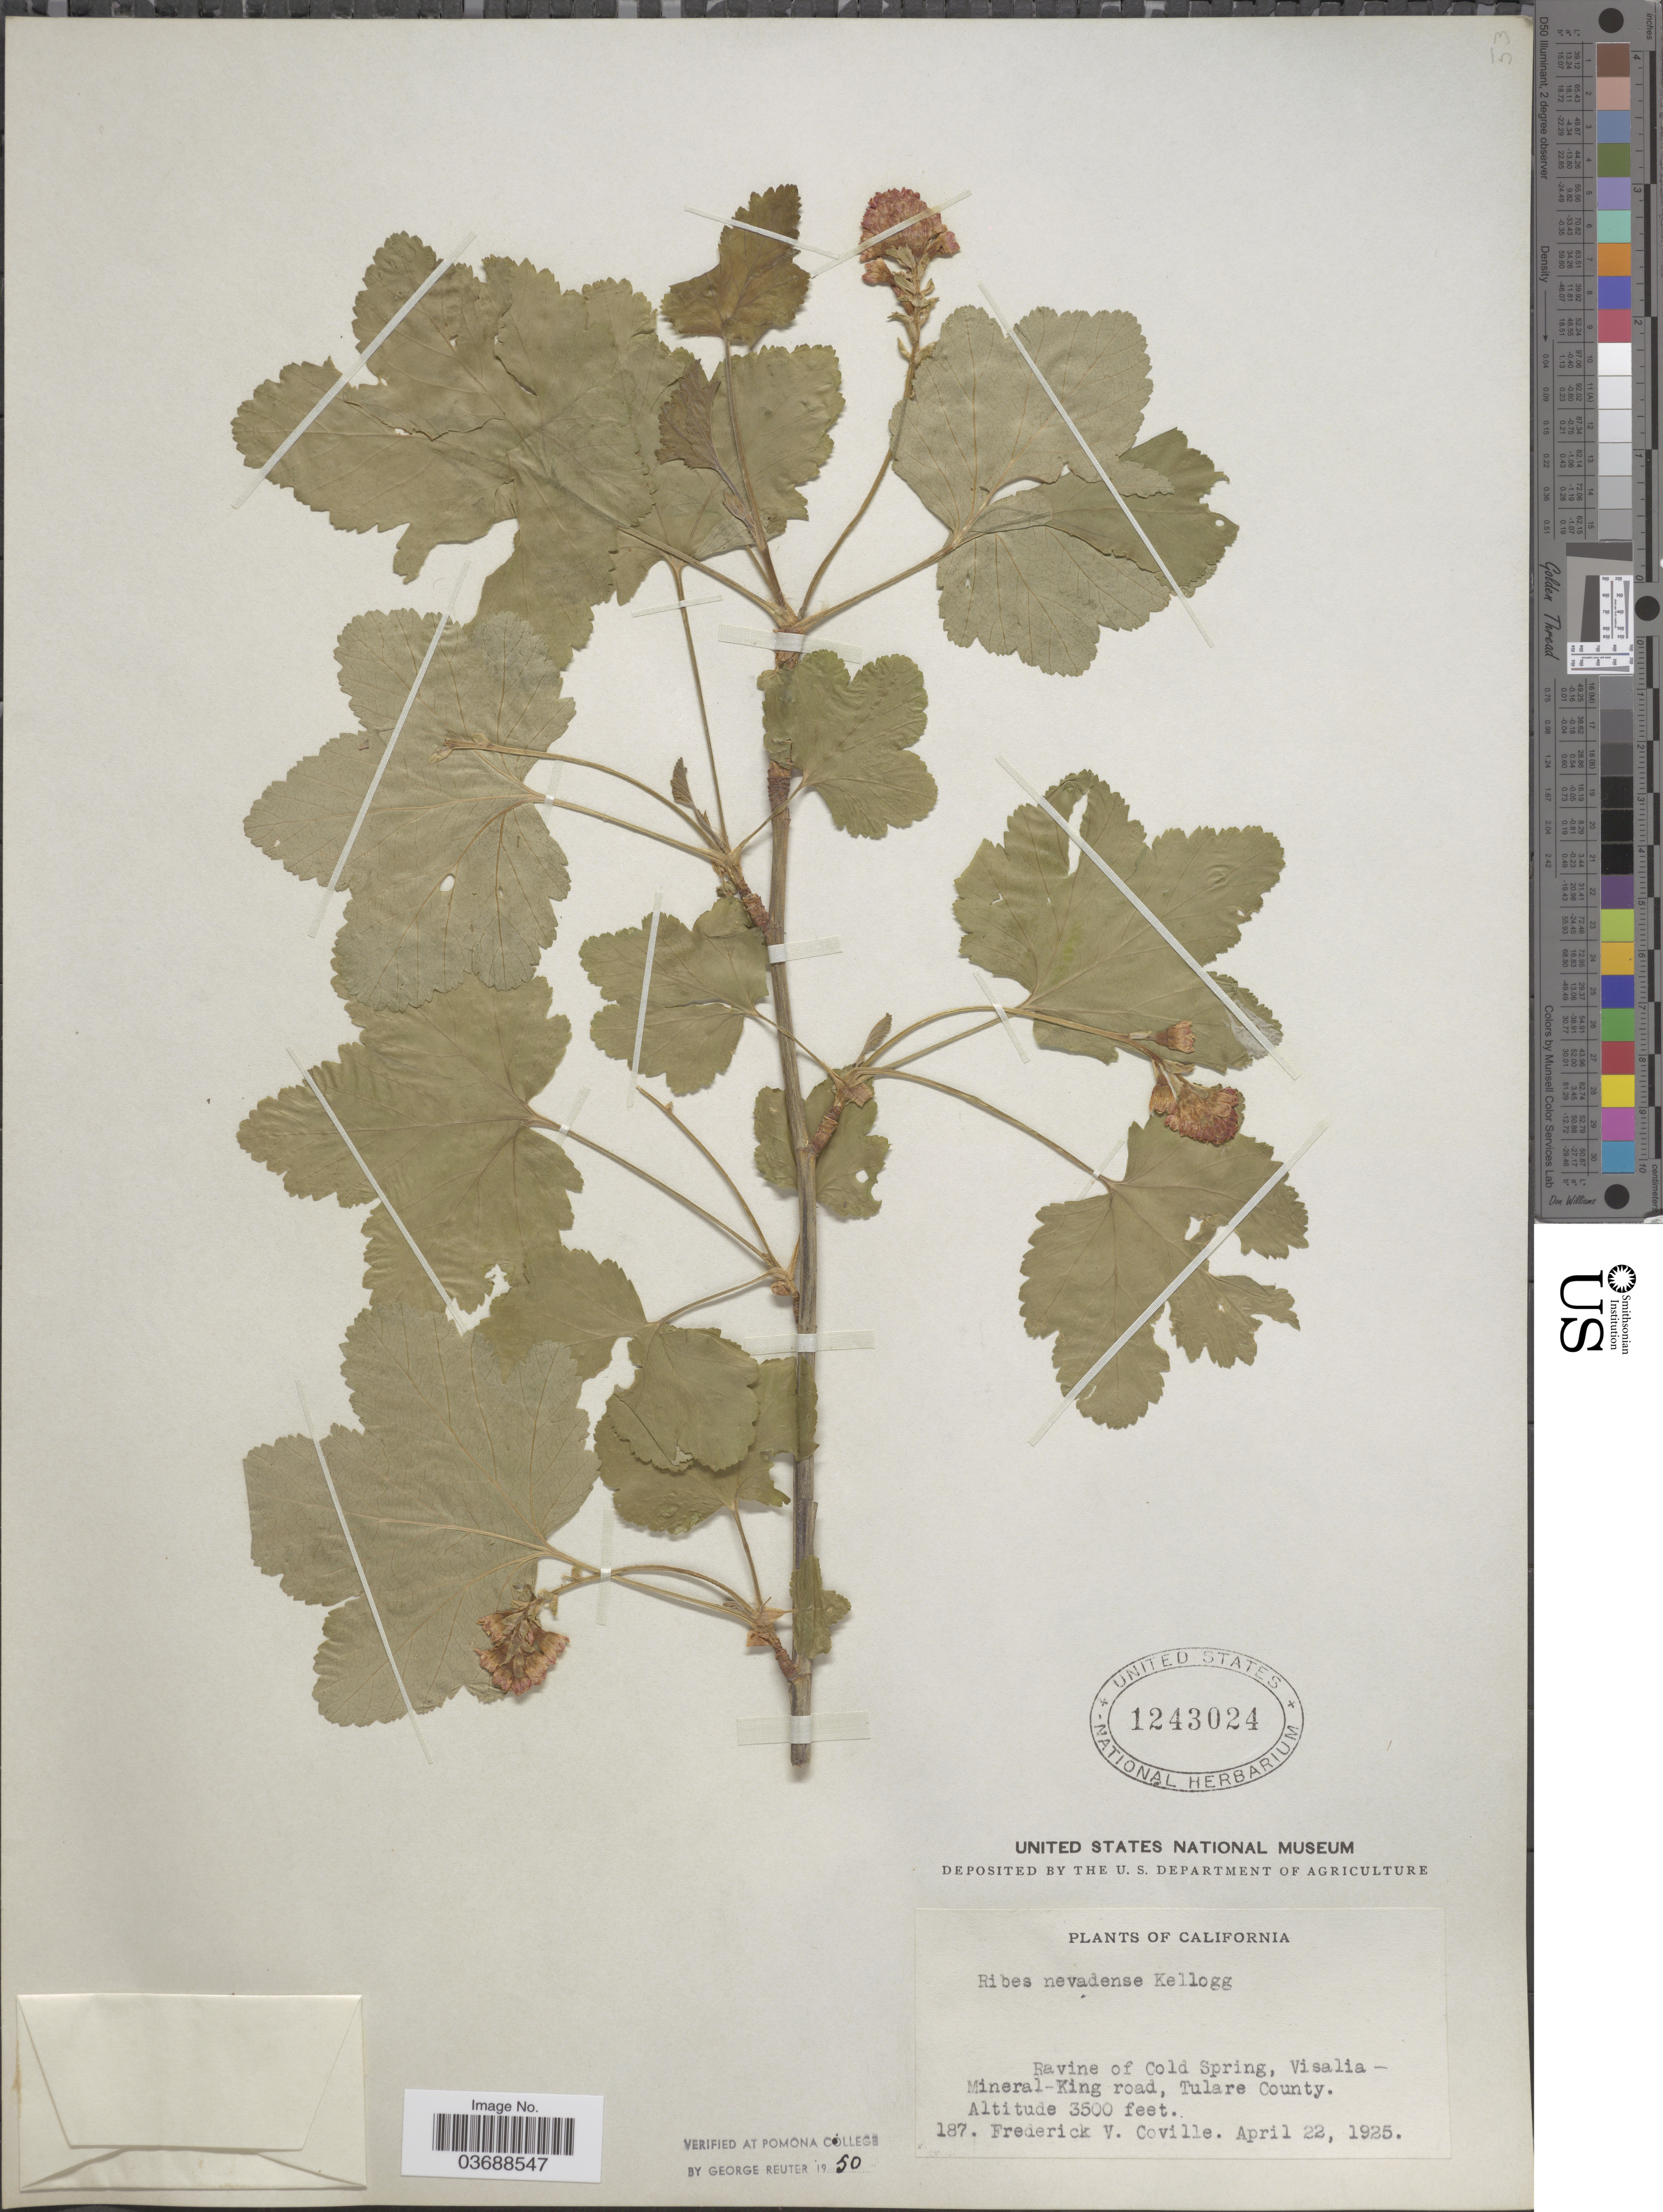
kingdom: Plantae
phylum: Tracheophyta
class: Magnoliopsida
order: Saxifragales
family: Grossulariaceae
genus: Ribes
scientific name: Ribes nevadense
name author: Kellogg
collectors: F. V. Coville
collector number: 187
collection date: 1925-04-22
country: United States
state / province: California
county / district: Tulare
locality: Ravine of Cold Spring, Visalia Mineral-King road, Tulare County.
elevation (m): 1067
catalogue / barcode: US 1243024